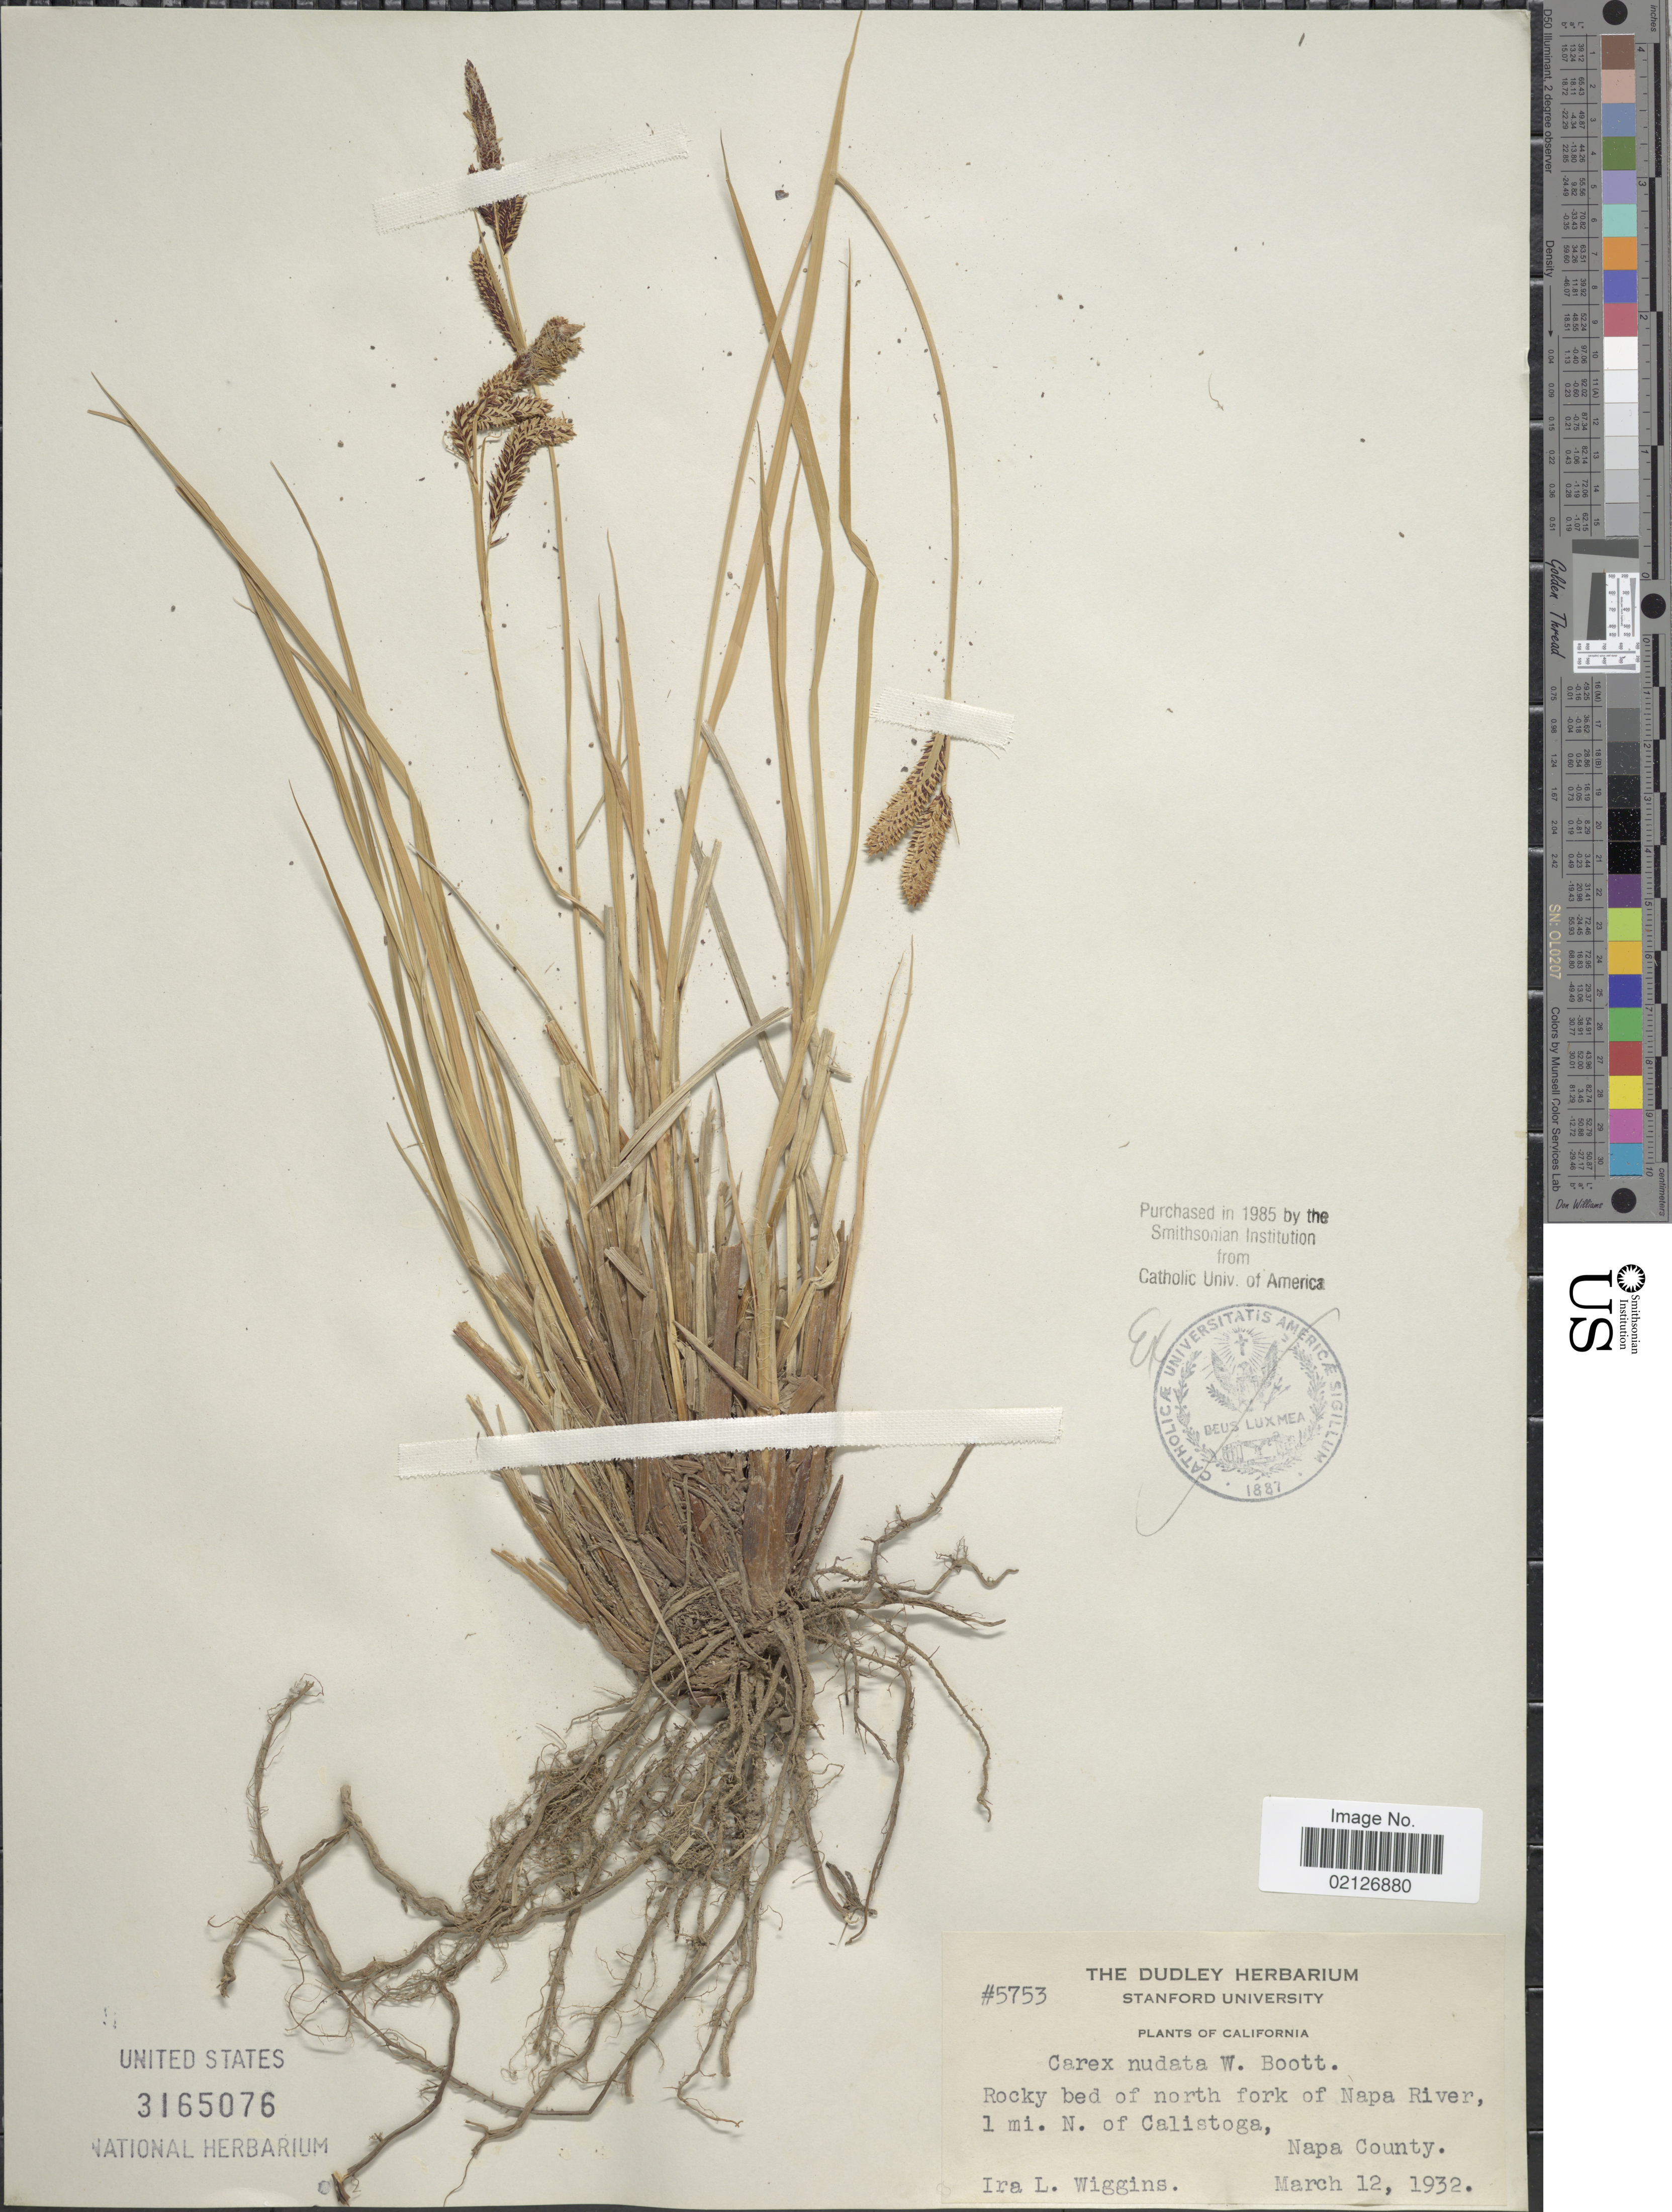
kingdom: Plantae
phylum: Tracheophyta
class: Liliopsida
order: Poales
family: Cyperaceae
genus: Carex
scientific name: Carex nudata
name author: W. Boott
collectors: I. L. Wiggins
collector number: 5753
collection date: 1932-03-12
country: United States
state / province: California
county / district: Napa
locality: Rocky bed of north fork of Napa River, 1 mi. N. of Calistoga, Napa County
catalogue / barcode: US 3165076